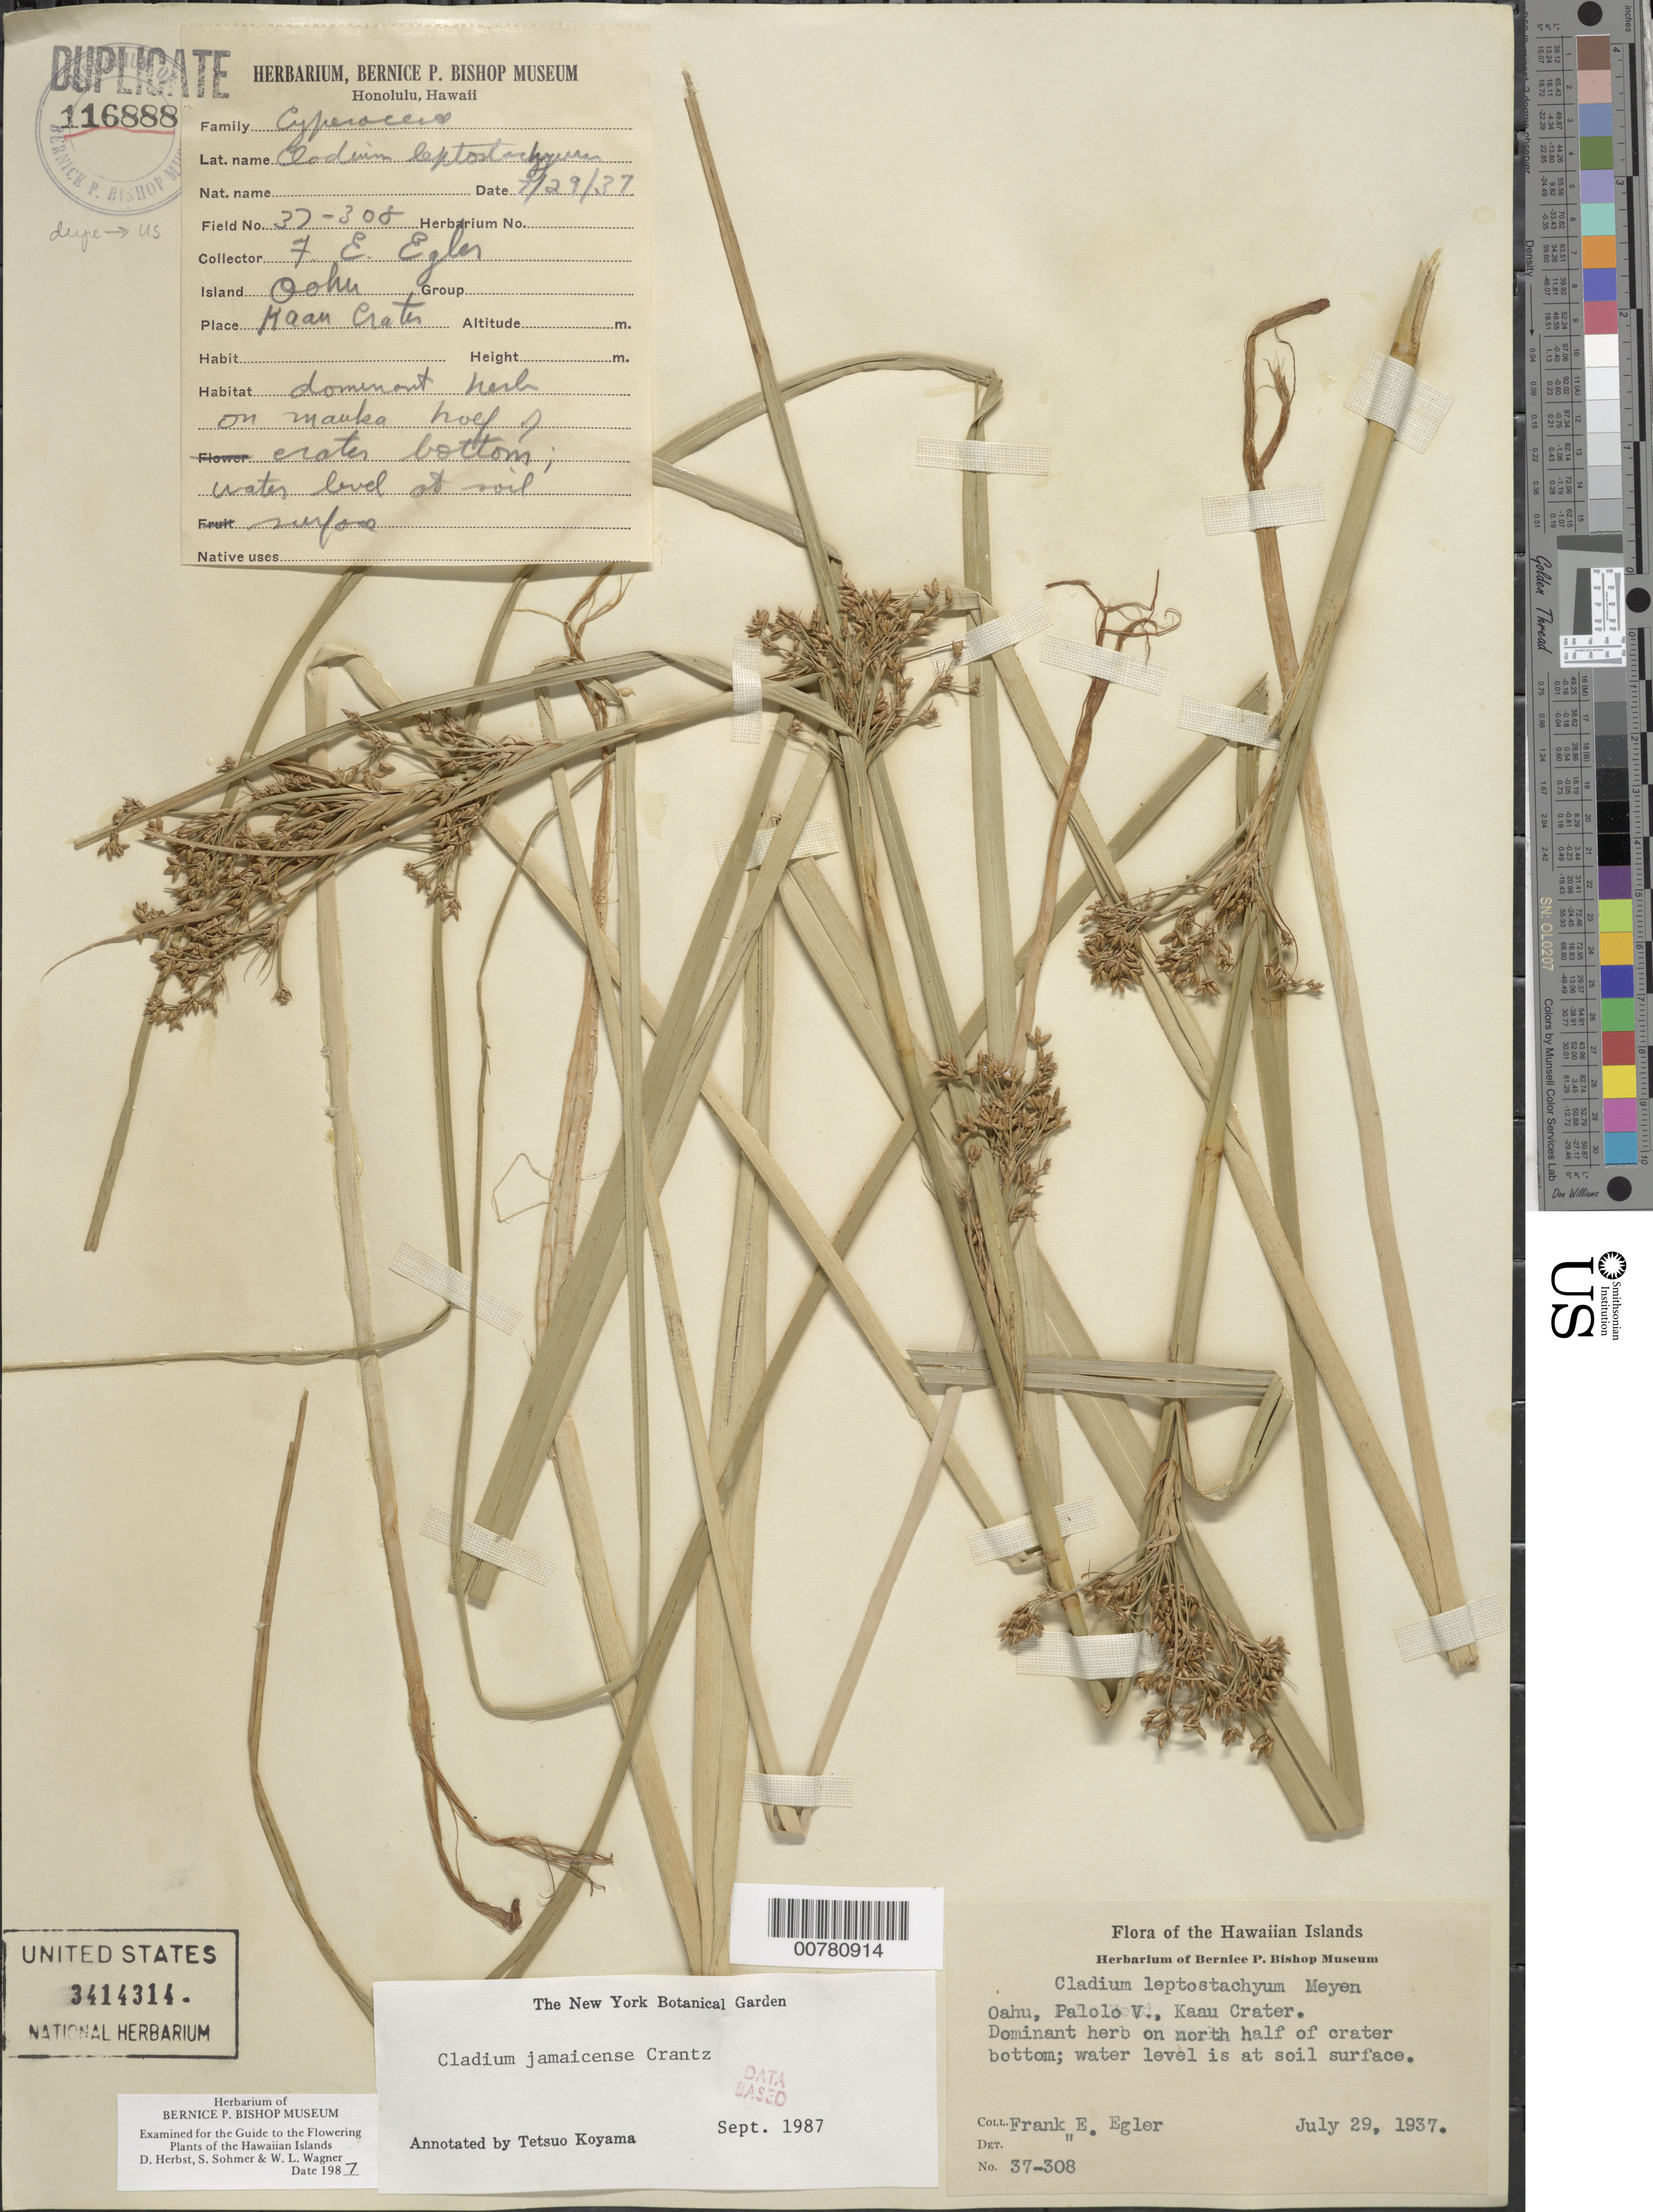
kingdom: Plantae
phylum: Tracheophyta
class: Liliopsida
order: Poales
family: Cyperaceae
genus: Cladium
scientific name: Cladium jamaicense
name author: Crantz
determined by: Koyama, Tetsuo M.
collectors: F. Egler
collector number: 37-308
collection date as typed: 29 Jul 1937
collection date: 1937-07-29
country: United States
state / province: Hawaii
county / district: Honolulu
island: Oahu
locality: Palolo Valley, Kaau Crater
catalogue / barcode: US 3414314